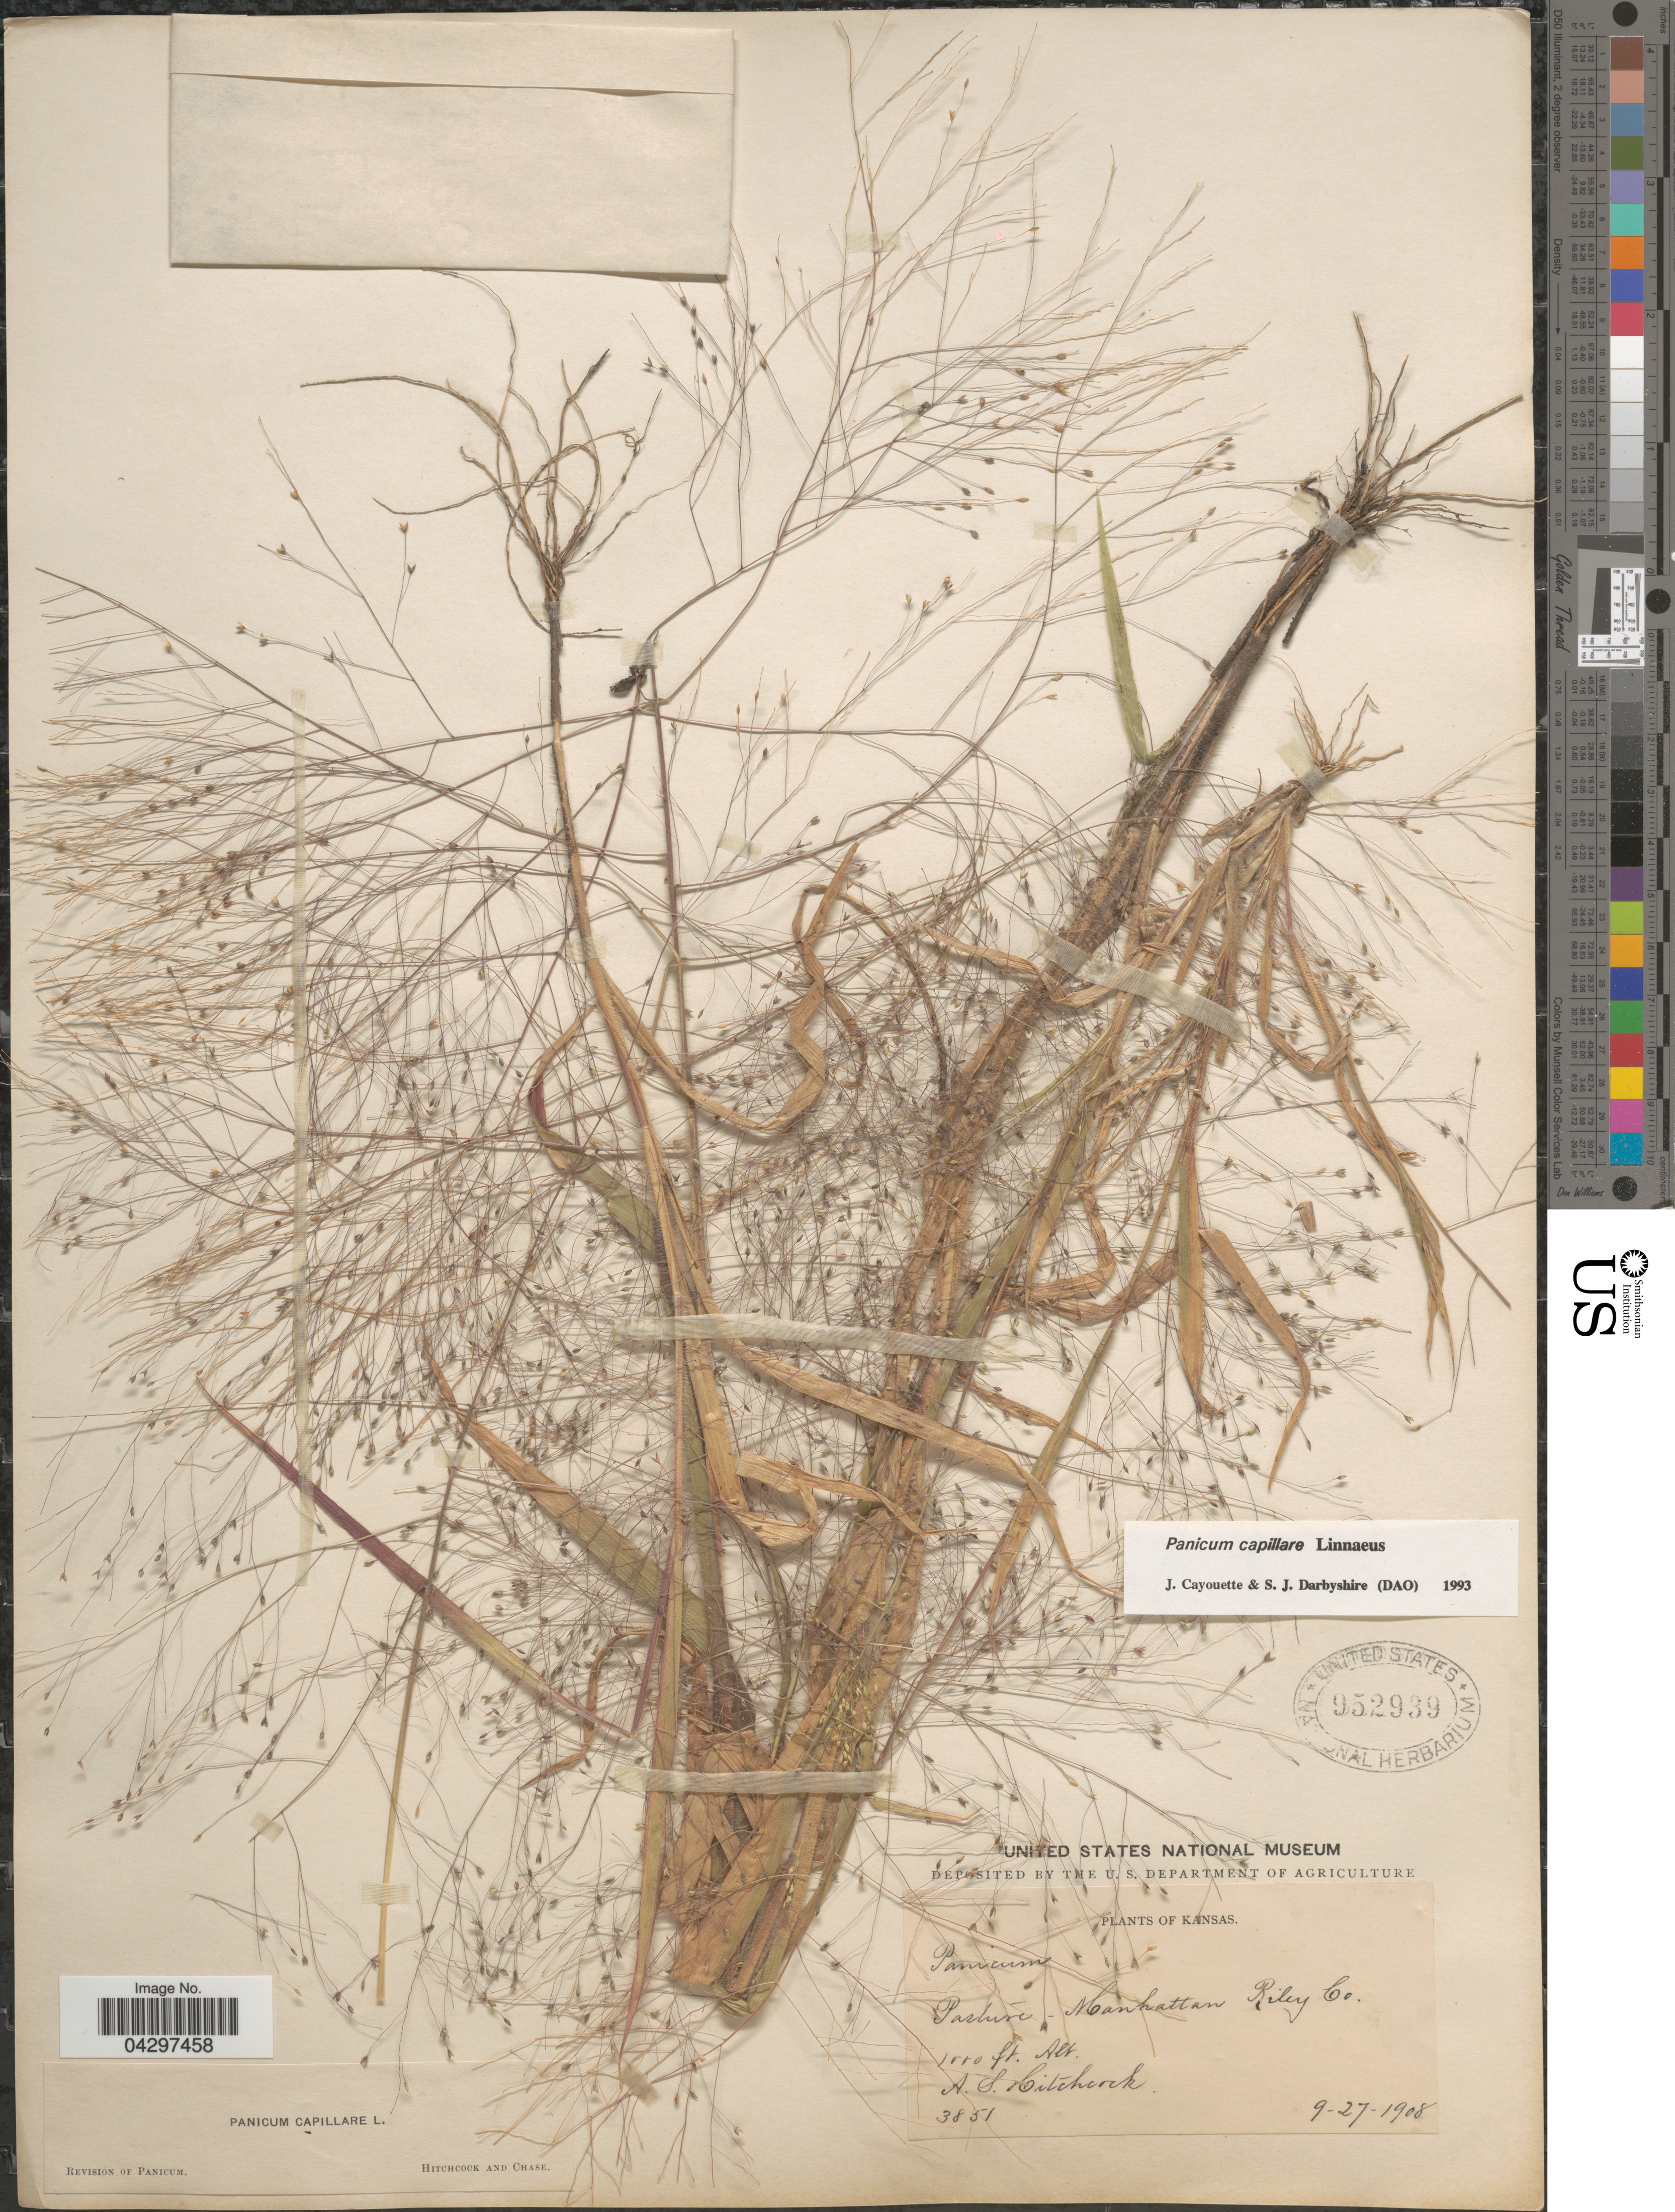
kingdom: Plantae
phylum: Tracheophyta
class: Liliopsida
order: Poales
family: Poaceae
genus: Panicum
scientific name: Panicum capillare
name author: L.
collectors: A. S. Hitchcock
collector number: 3851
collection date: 1908-09-27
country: United States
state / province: Kansas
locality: Pasture - Manhattan Riley Co.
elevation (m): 305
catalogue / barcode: US 952939